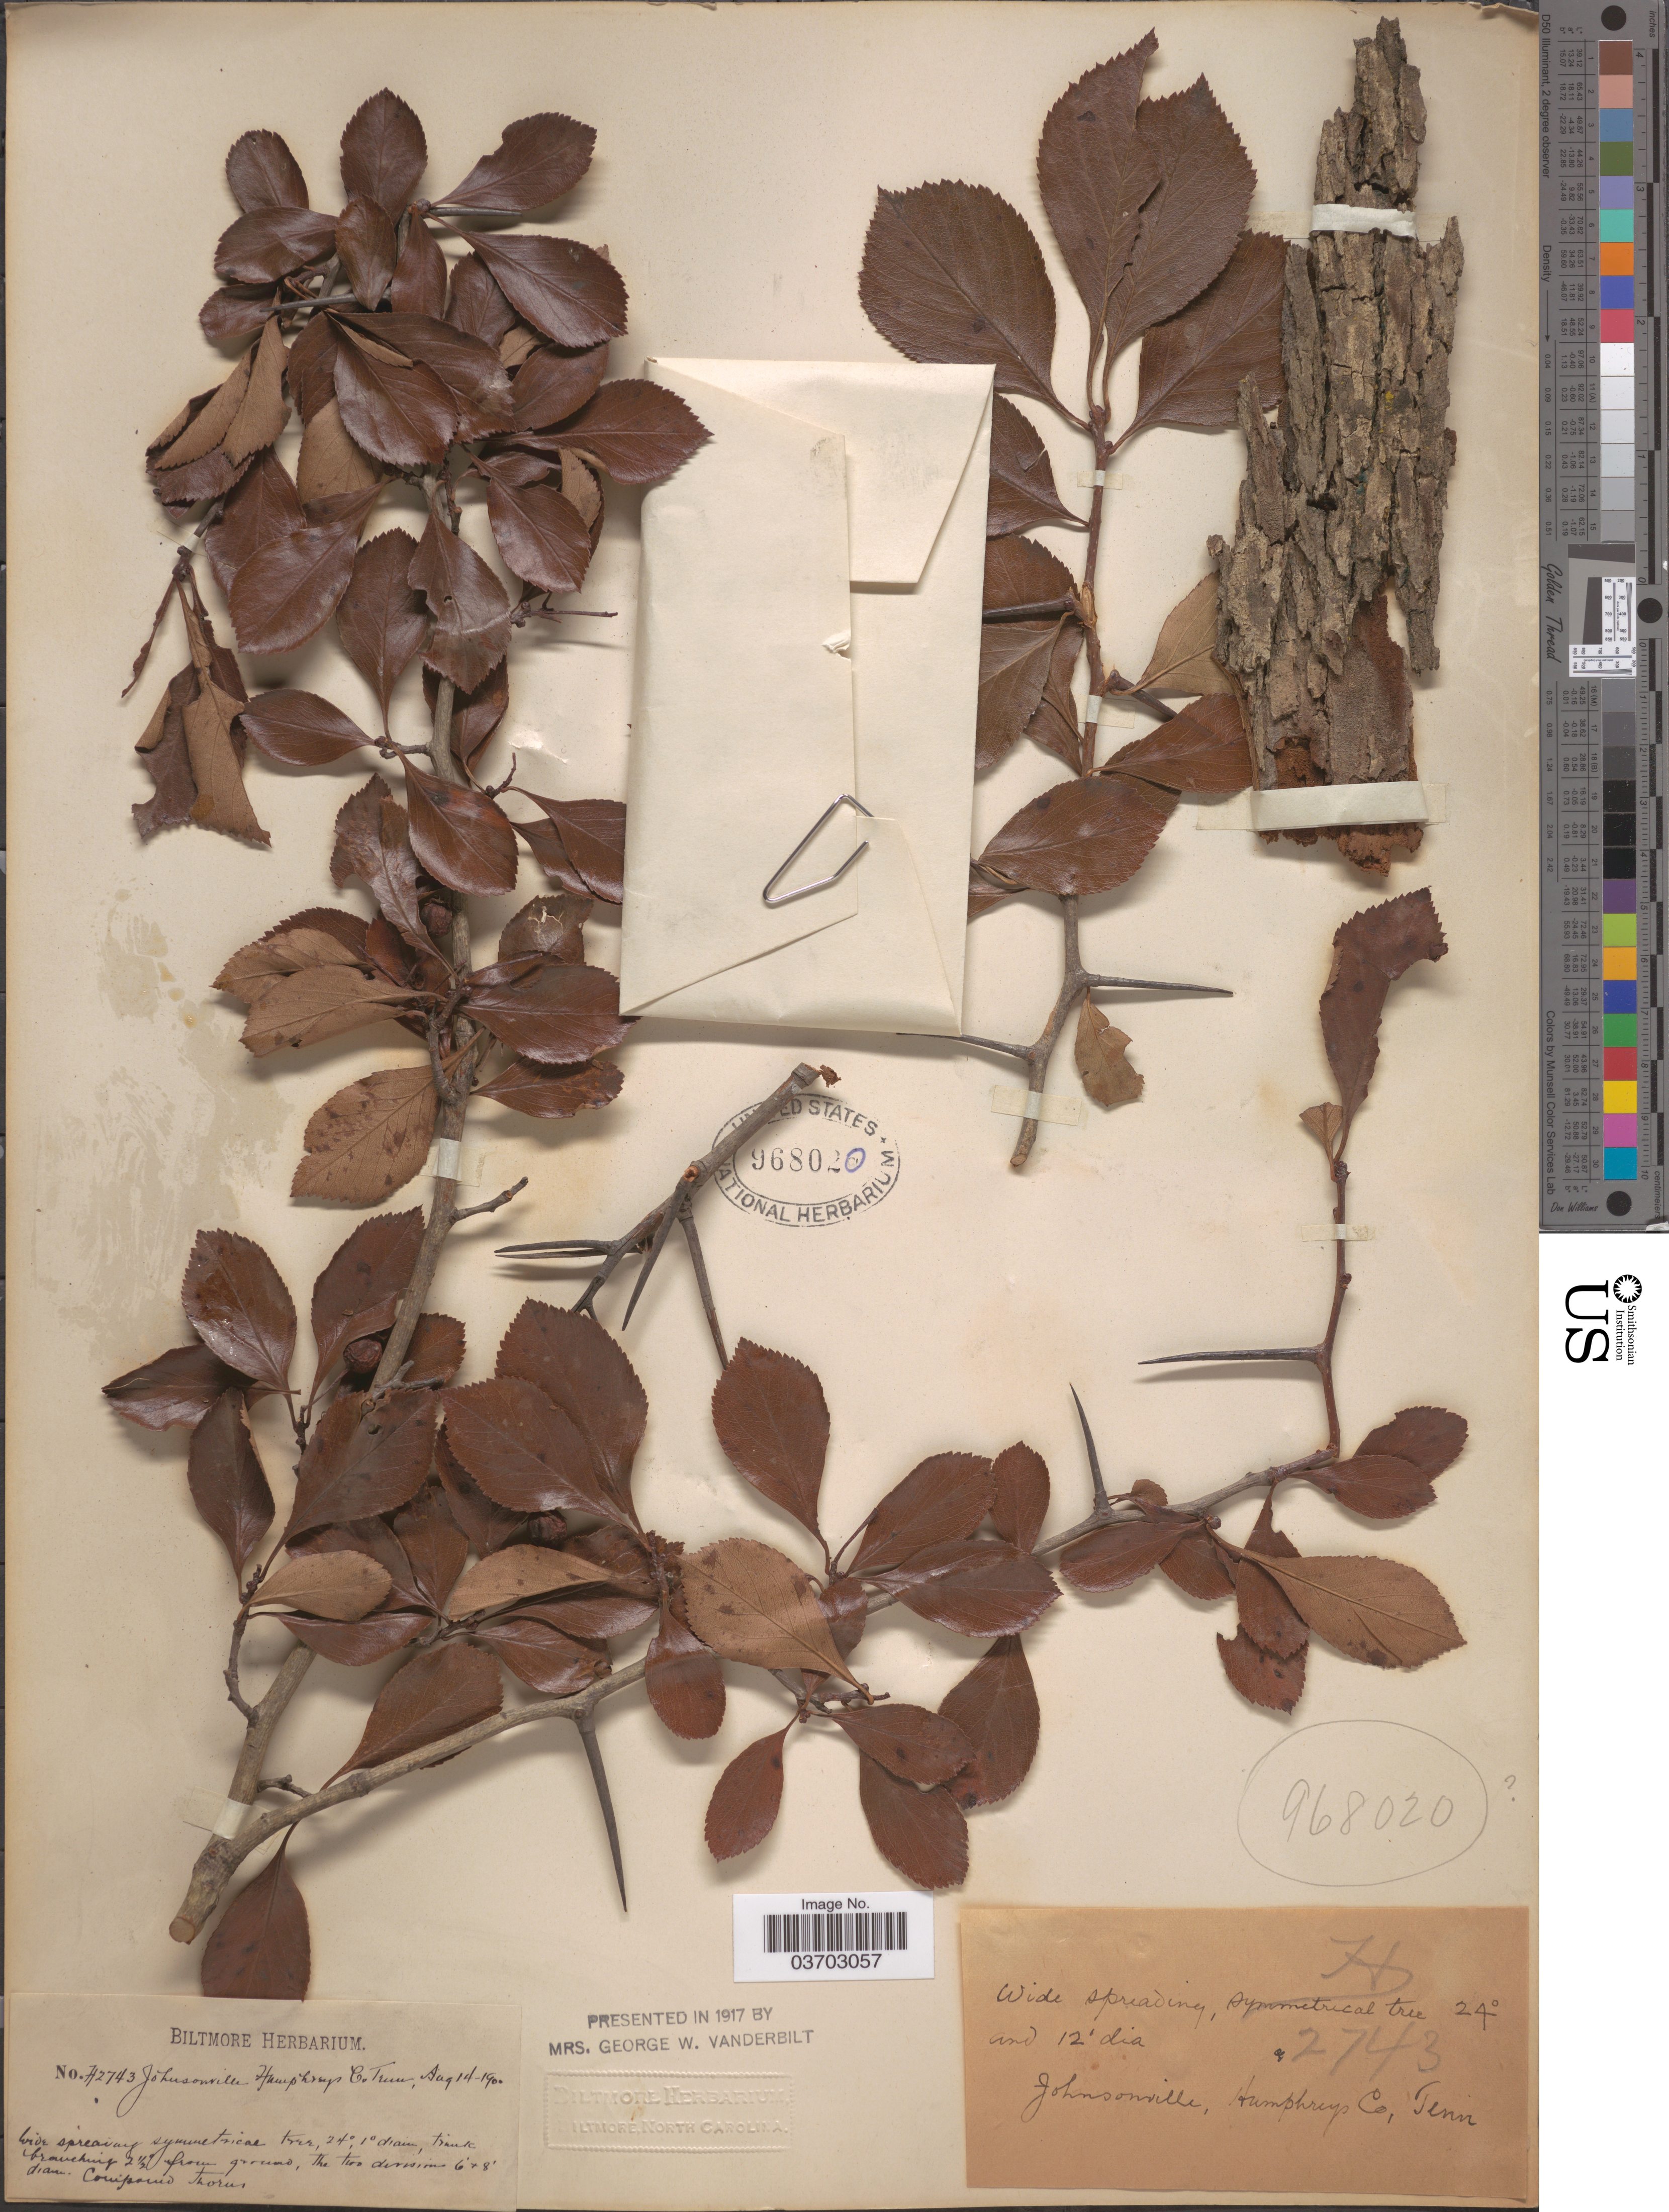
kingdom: Plantae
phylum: Tracheophyta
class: Magnoliopsida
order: Rosales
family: Rosaceae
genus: Crataegus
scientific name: Crataegus sp.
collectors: ex herb. Biltmore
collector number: H2743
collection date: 1900-08-14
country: United States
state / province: Tennessee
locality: Johnsonville, Humphreys Co.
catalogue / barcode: US 968020